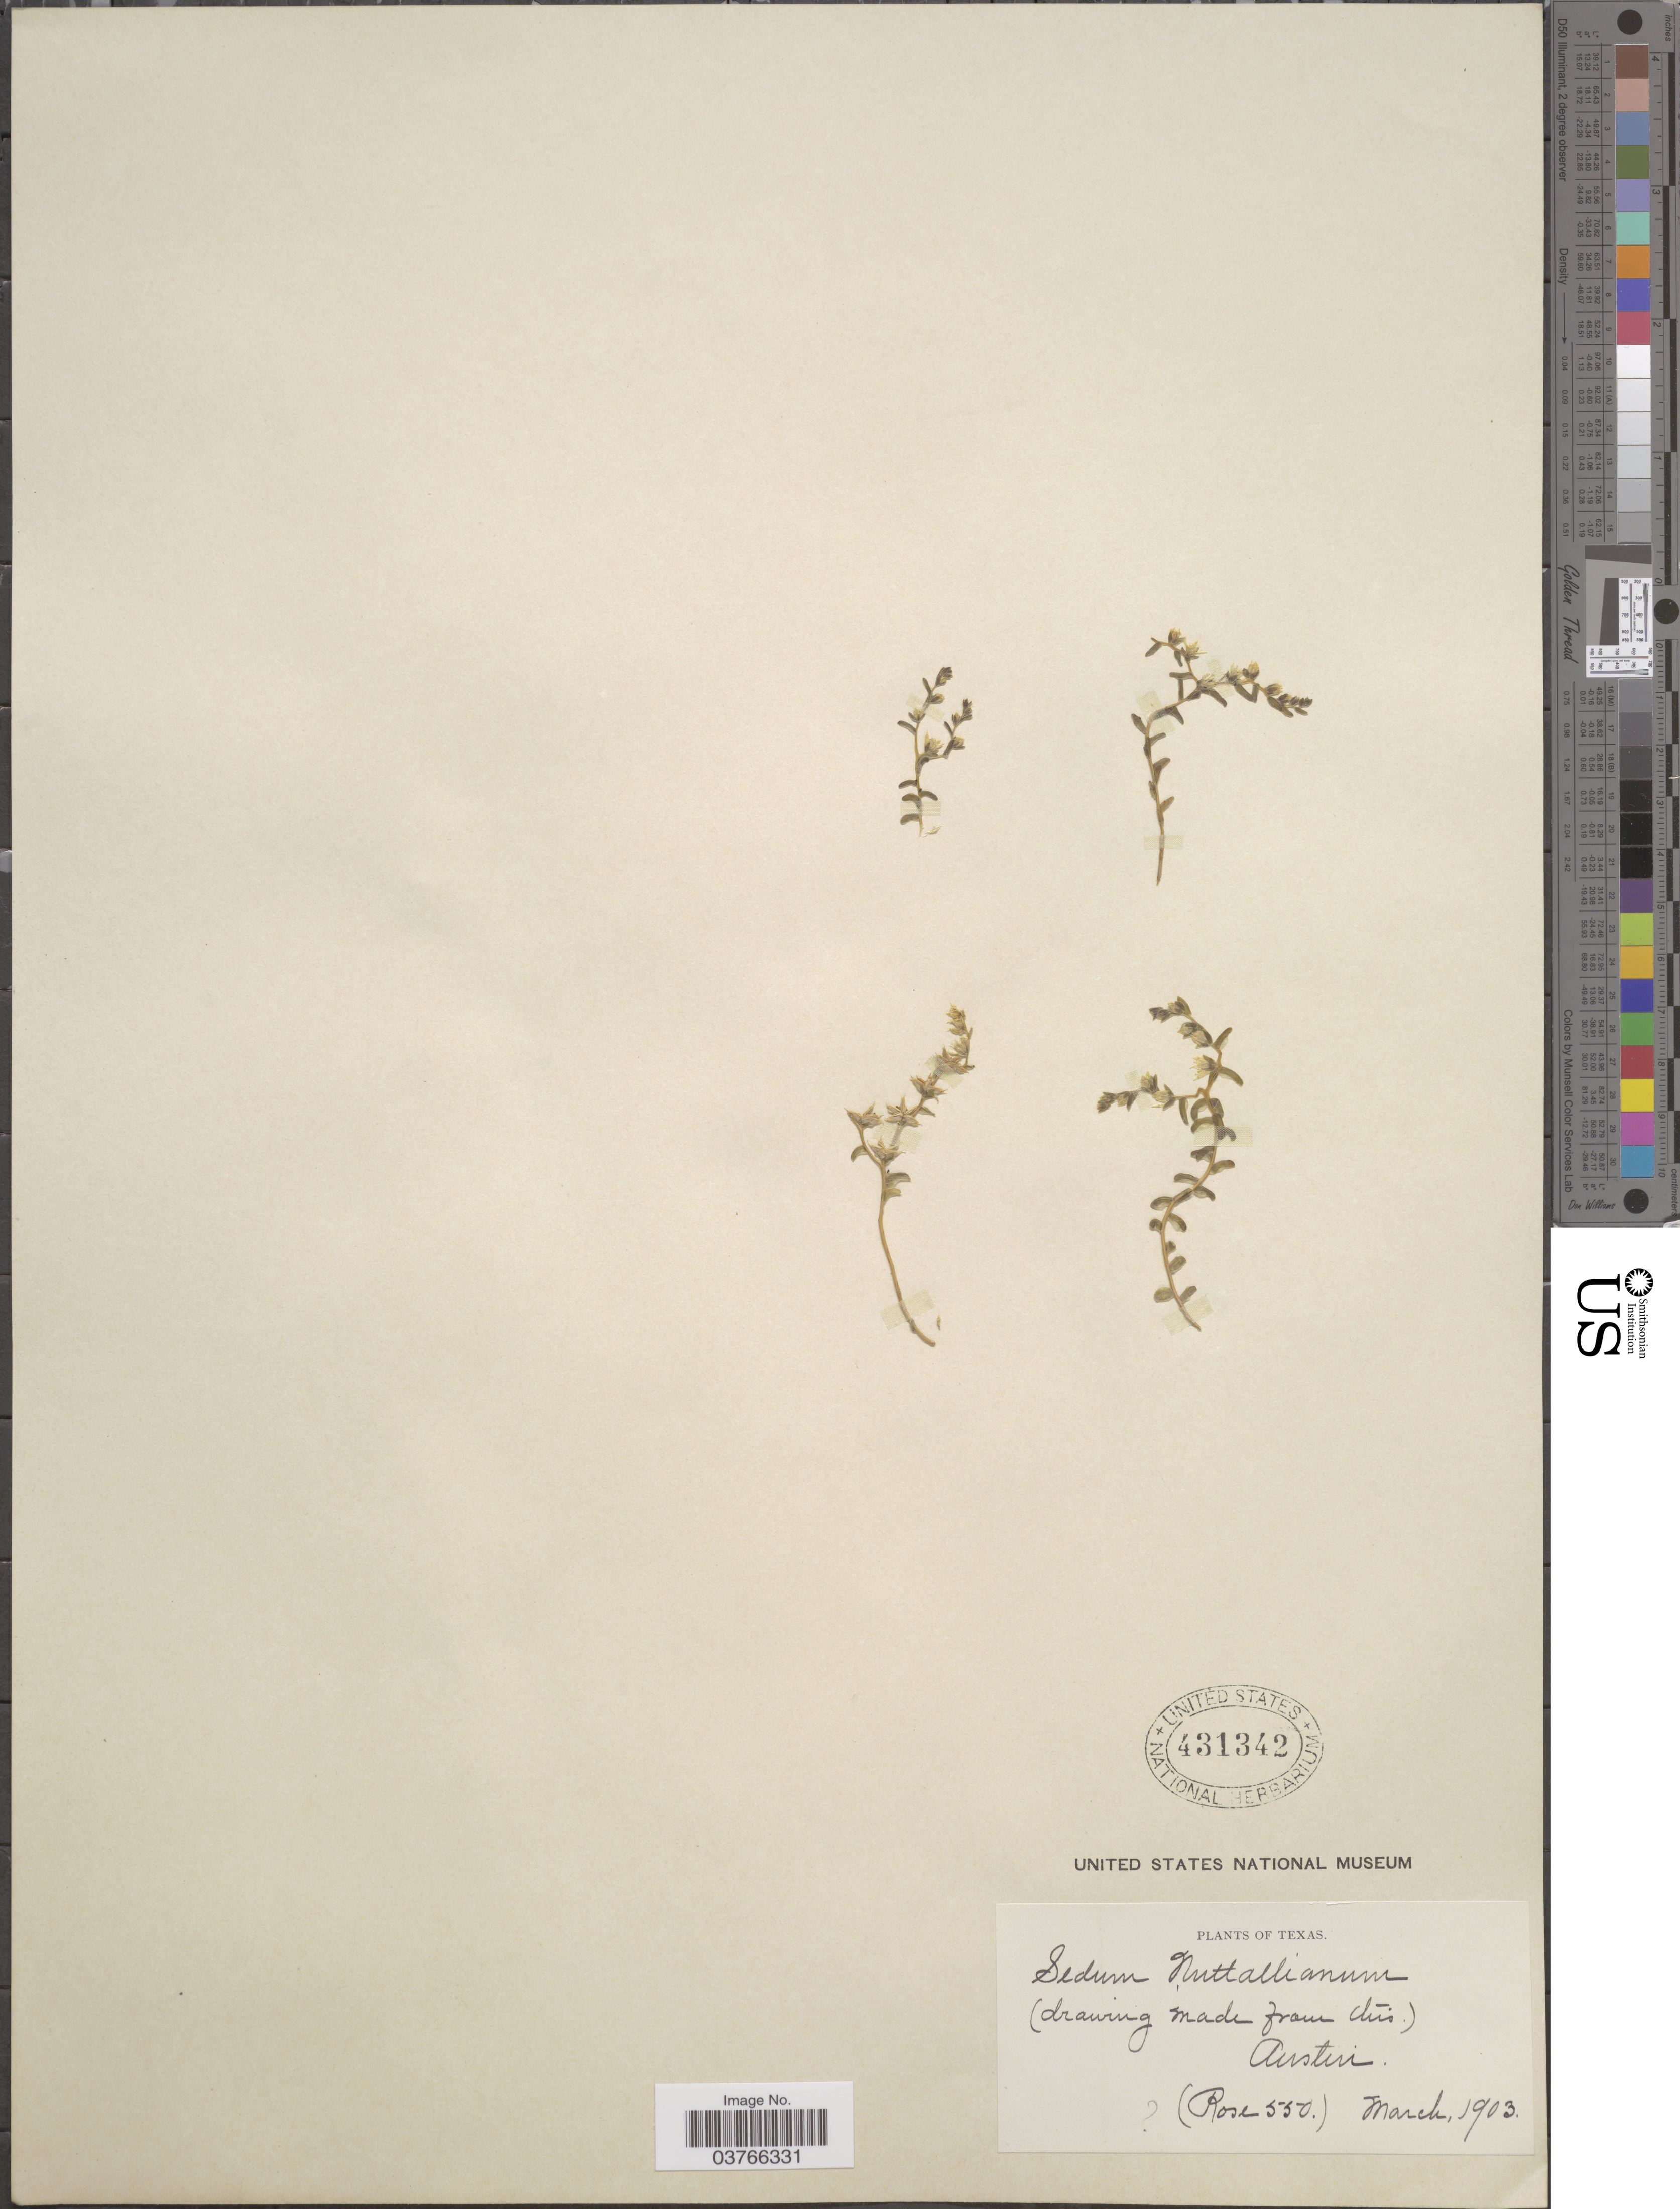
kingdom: Plantae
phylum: Tracheophyta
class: Magnoliopsida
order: Saxifragales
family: Crassulaceae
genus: Sedum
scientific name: Sedum nuttallianum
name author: Raf.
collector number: Rose550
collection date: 1903-03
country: United States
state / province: Texas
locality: Austin.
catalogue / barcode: US 431342